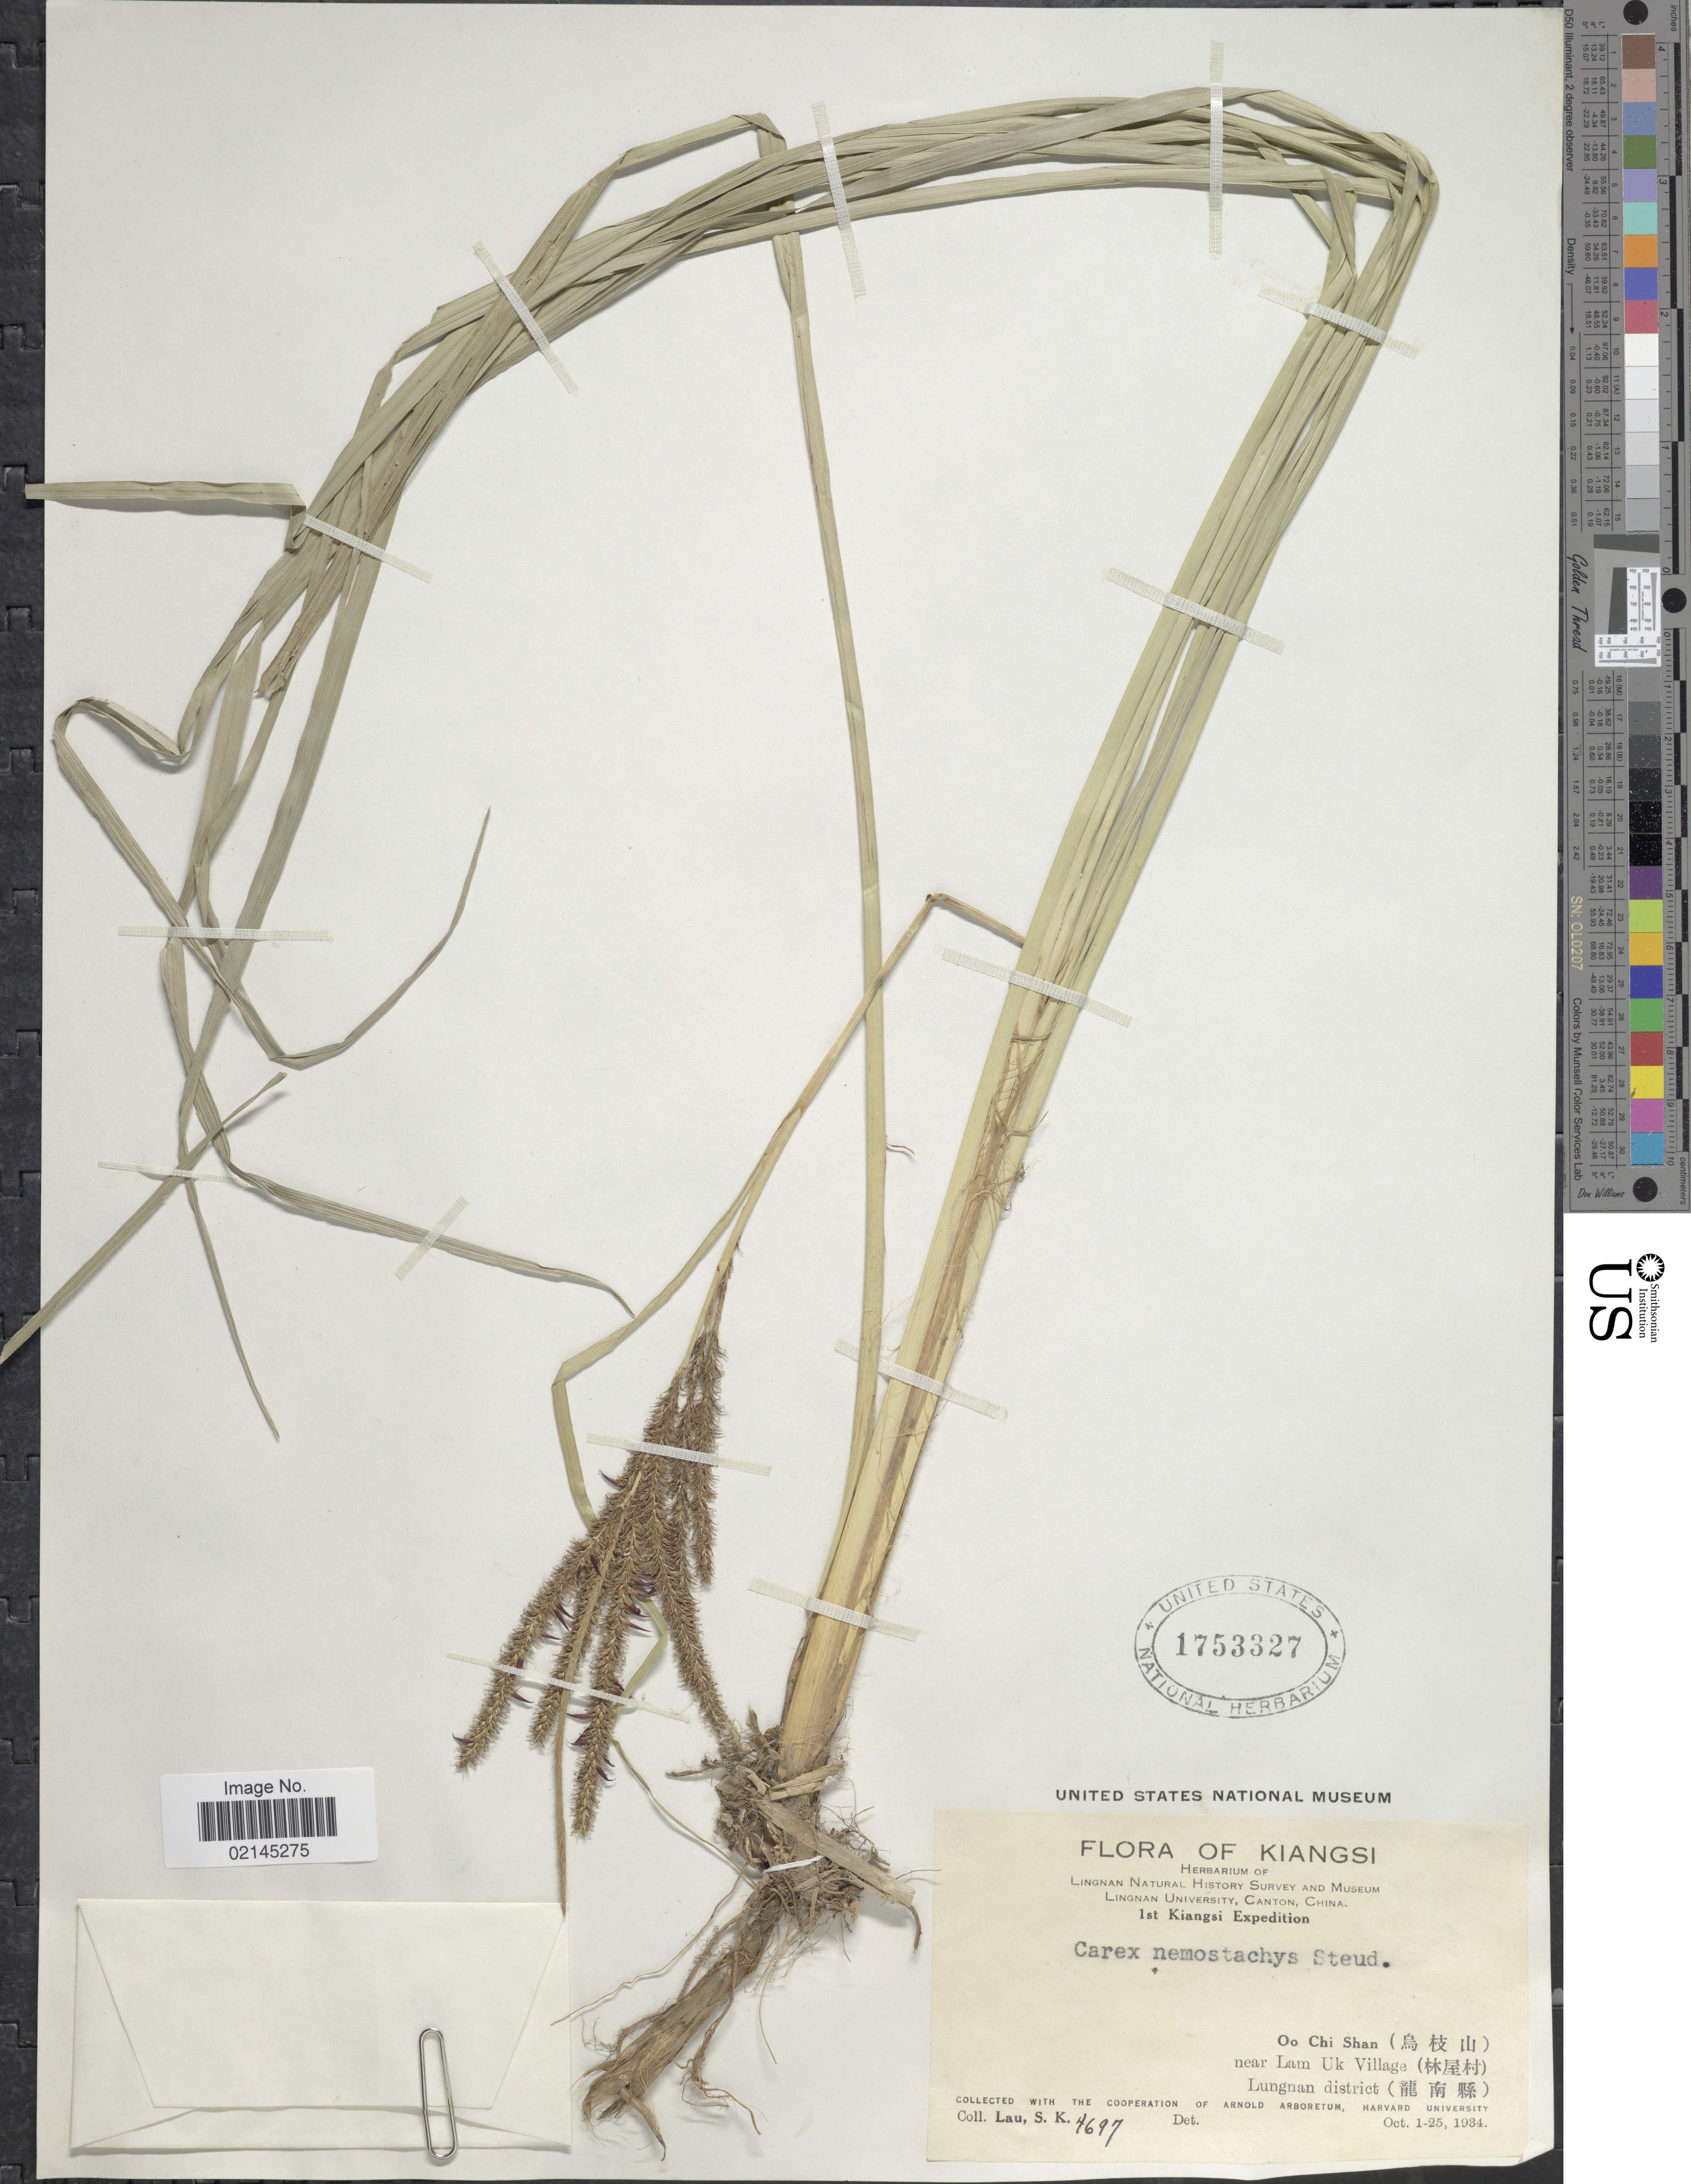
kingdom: Plantae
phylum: Tracheophyta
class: Liliopsida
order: Poales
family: Cyperaceae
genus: Carex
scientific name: Carex nemostachys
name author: Steud.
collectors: S. K. Lau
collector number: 4697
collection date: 1934-10-01/1934-10-25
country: China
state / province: Jiangxi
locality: Kiangsi. Oo Chi Shan (X) near Lam Uk Village (X) Lungnan district (X)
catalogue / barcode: US 1753327